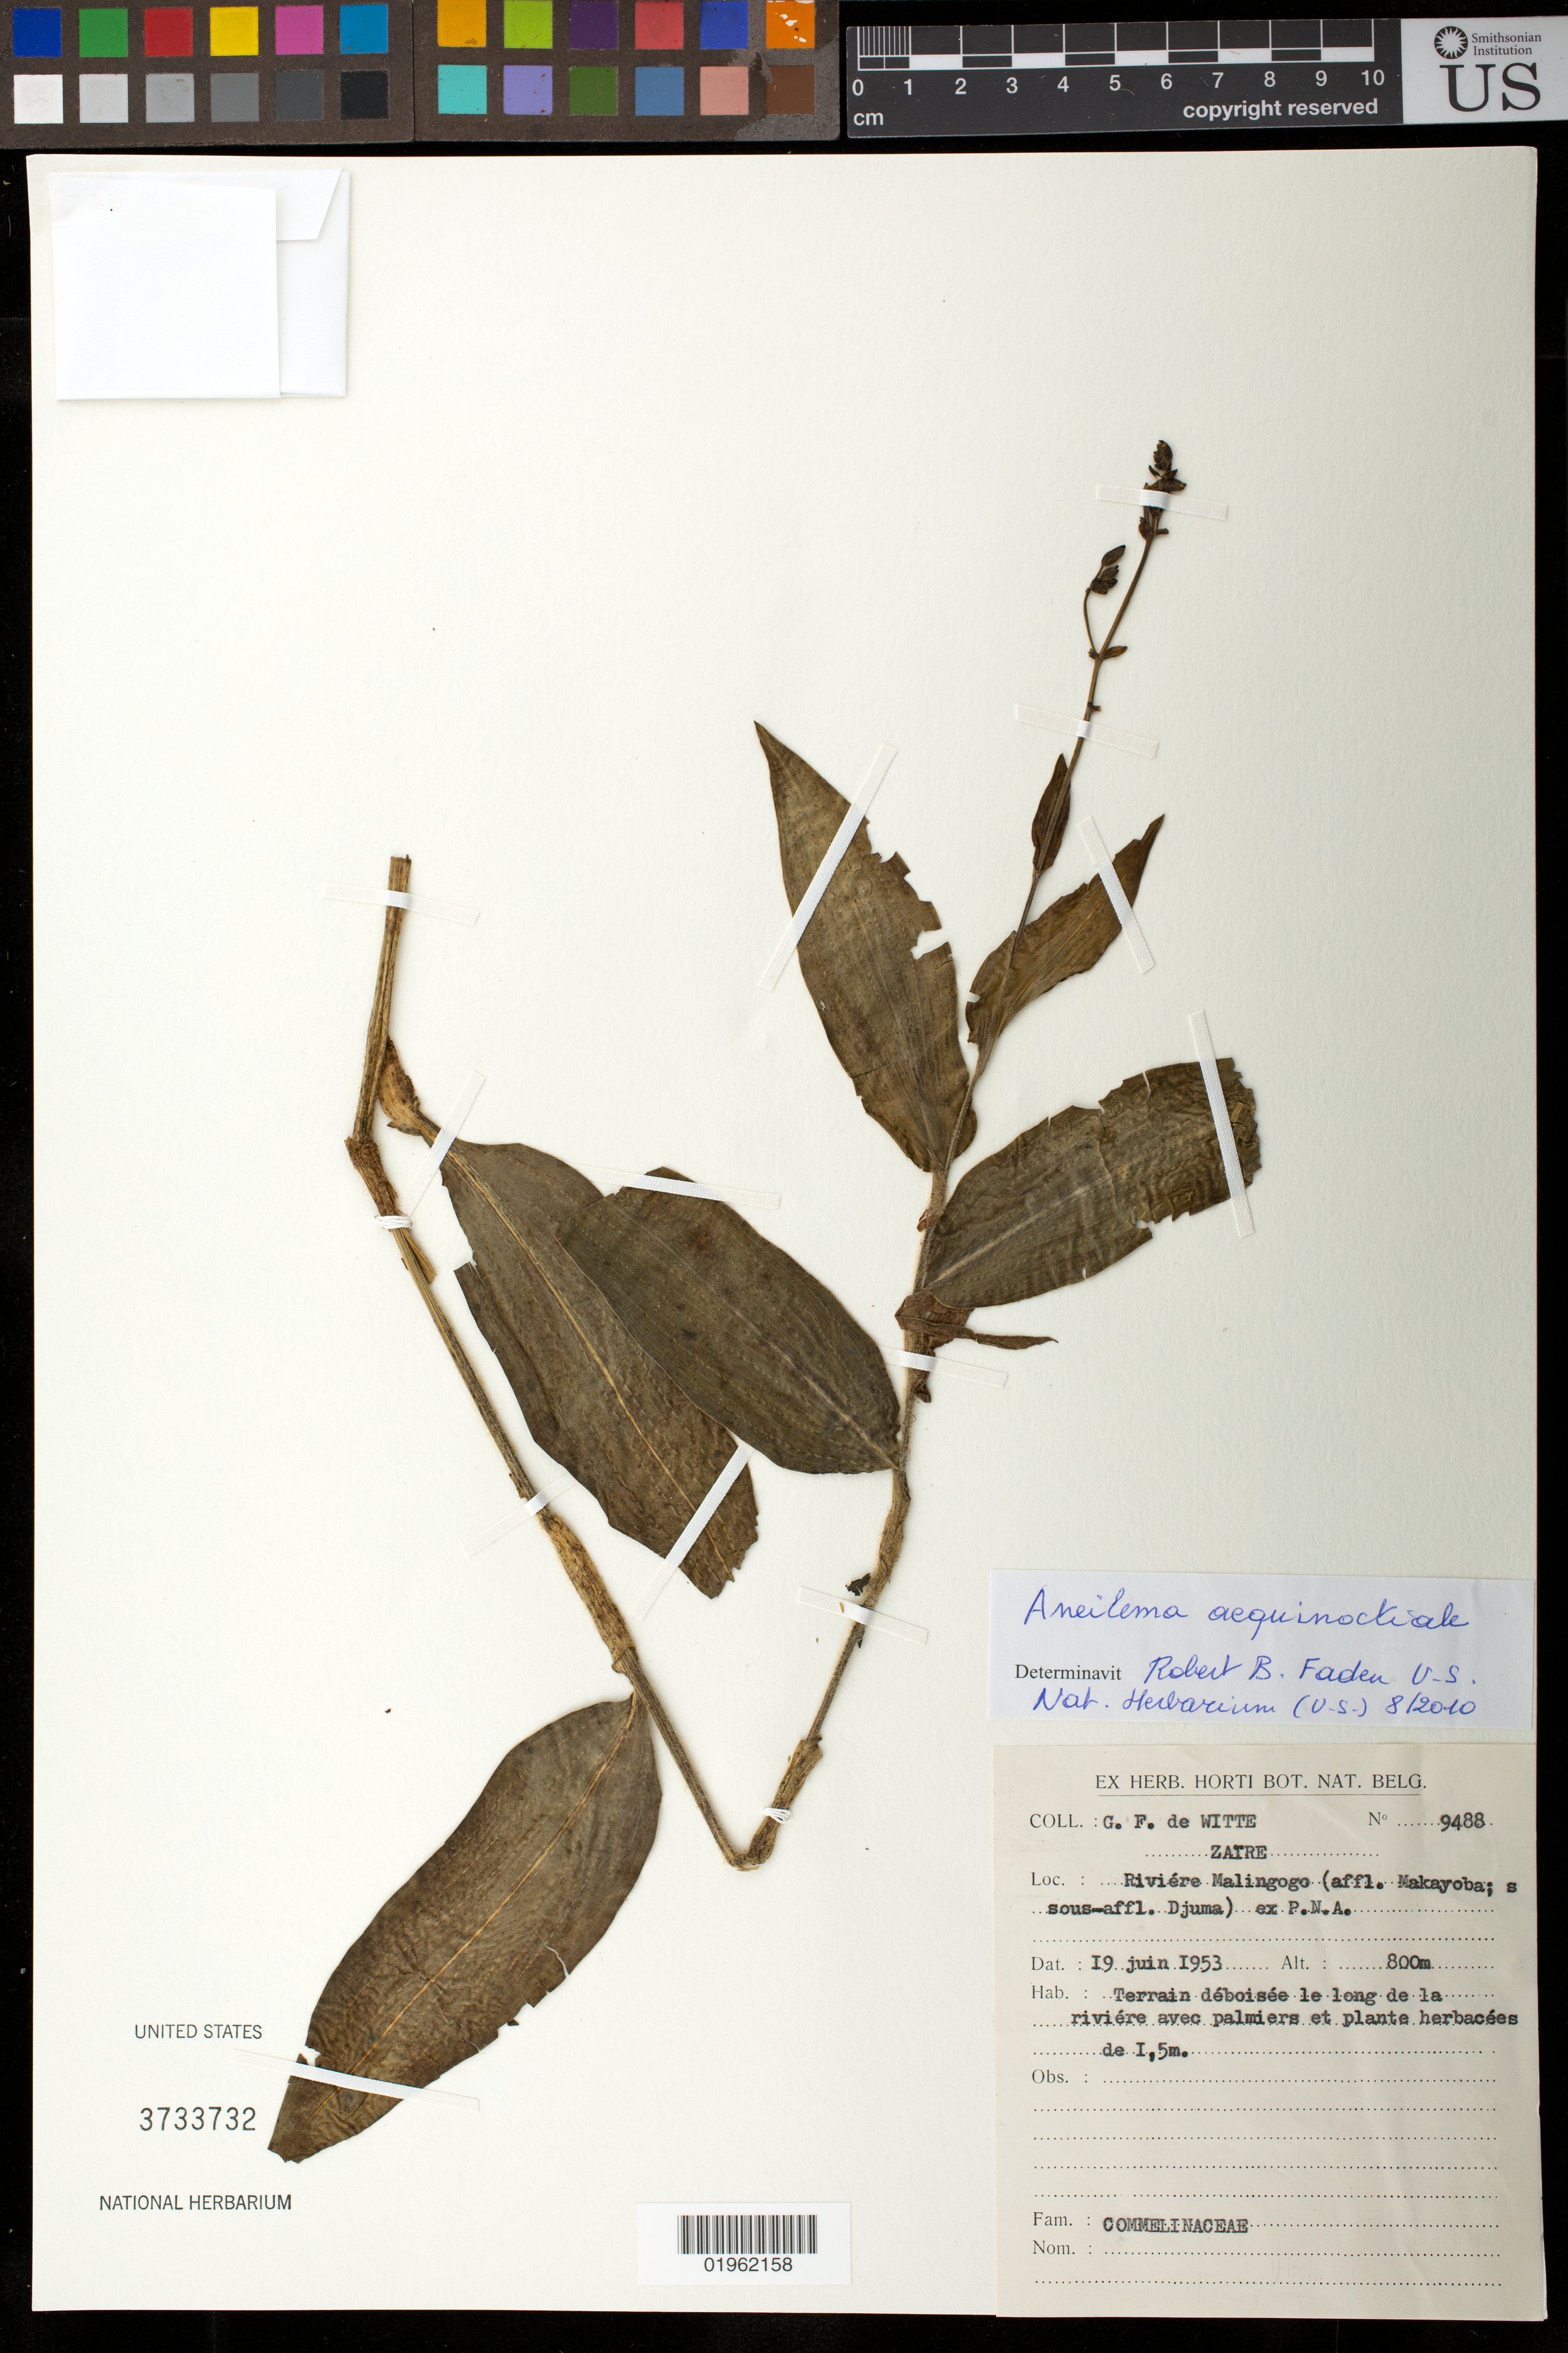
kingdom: Plantae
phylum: Tracheophyta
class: Liliopsida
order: Commelinales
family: Commelinaceae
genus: Aneilema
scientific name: Aneilema aequinoctiale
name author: (P. Beauv.) Loudon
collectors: G. F. Witte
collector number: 9488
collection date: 1953-06-19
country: Congo, Democratic Republic of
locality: Riviere Malingogo (affl. Makayoba; sous-affl. Djama) ex. P.N.A.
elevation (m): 800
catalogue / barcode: US 3733732